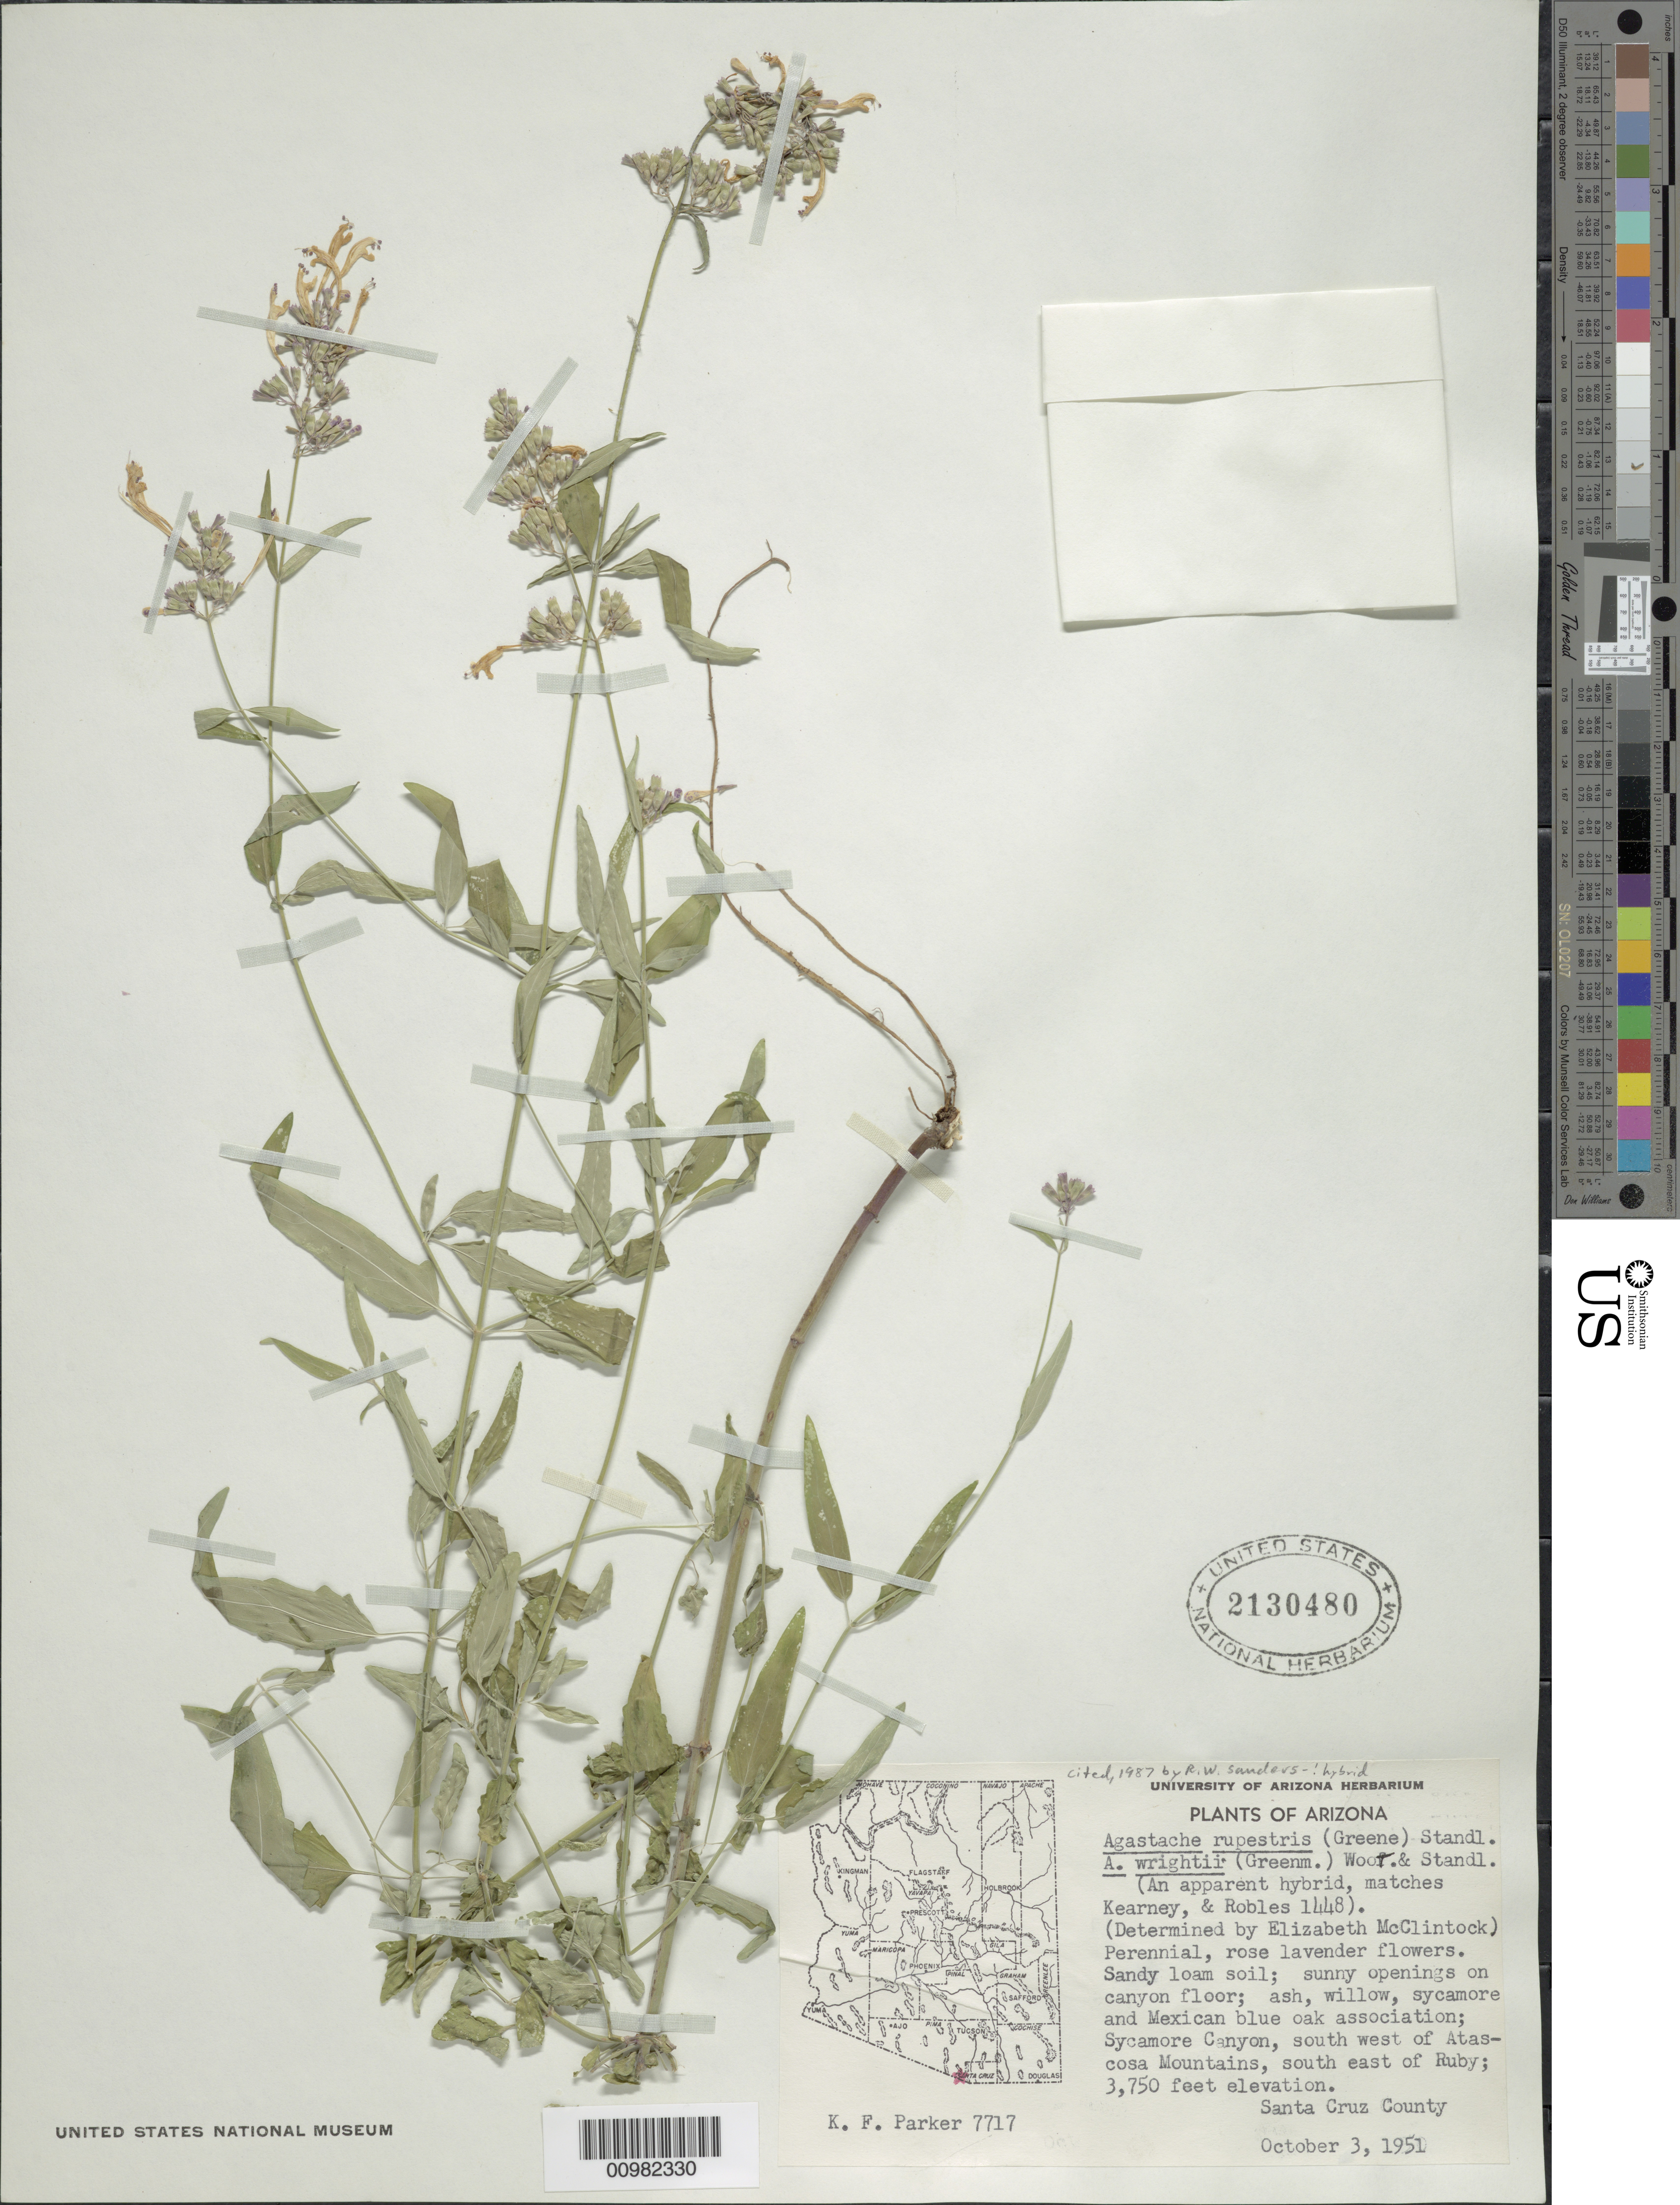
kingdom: Plantae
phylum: Tracheophyta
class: Magnoliopsida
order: Lamiales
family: Lamiaceae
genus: Agastache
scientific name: Agastache rupestris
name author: (Greene) Standl.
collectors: K. F. Parker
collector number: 7717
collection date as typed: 03 Oct 1951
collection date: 1951-10-03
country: United States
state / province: Arizona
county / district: Santa Cruz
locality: Sycamore Canyon; SW of Atascosa Mts.; SE of Ruby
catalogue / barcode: US 2130480